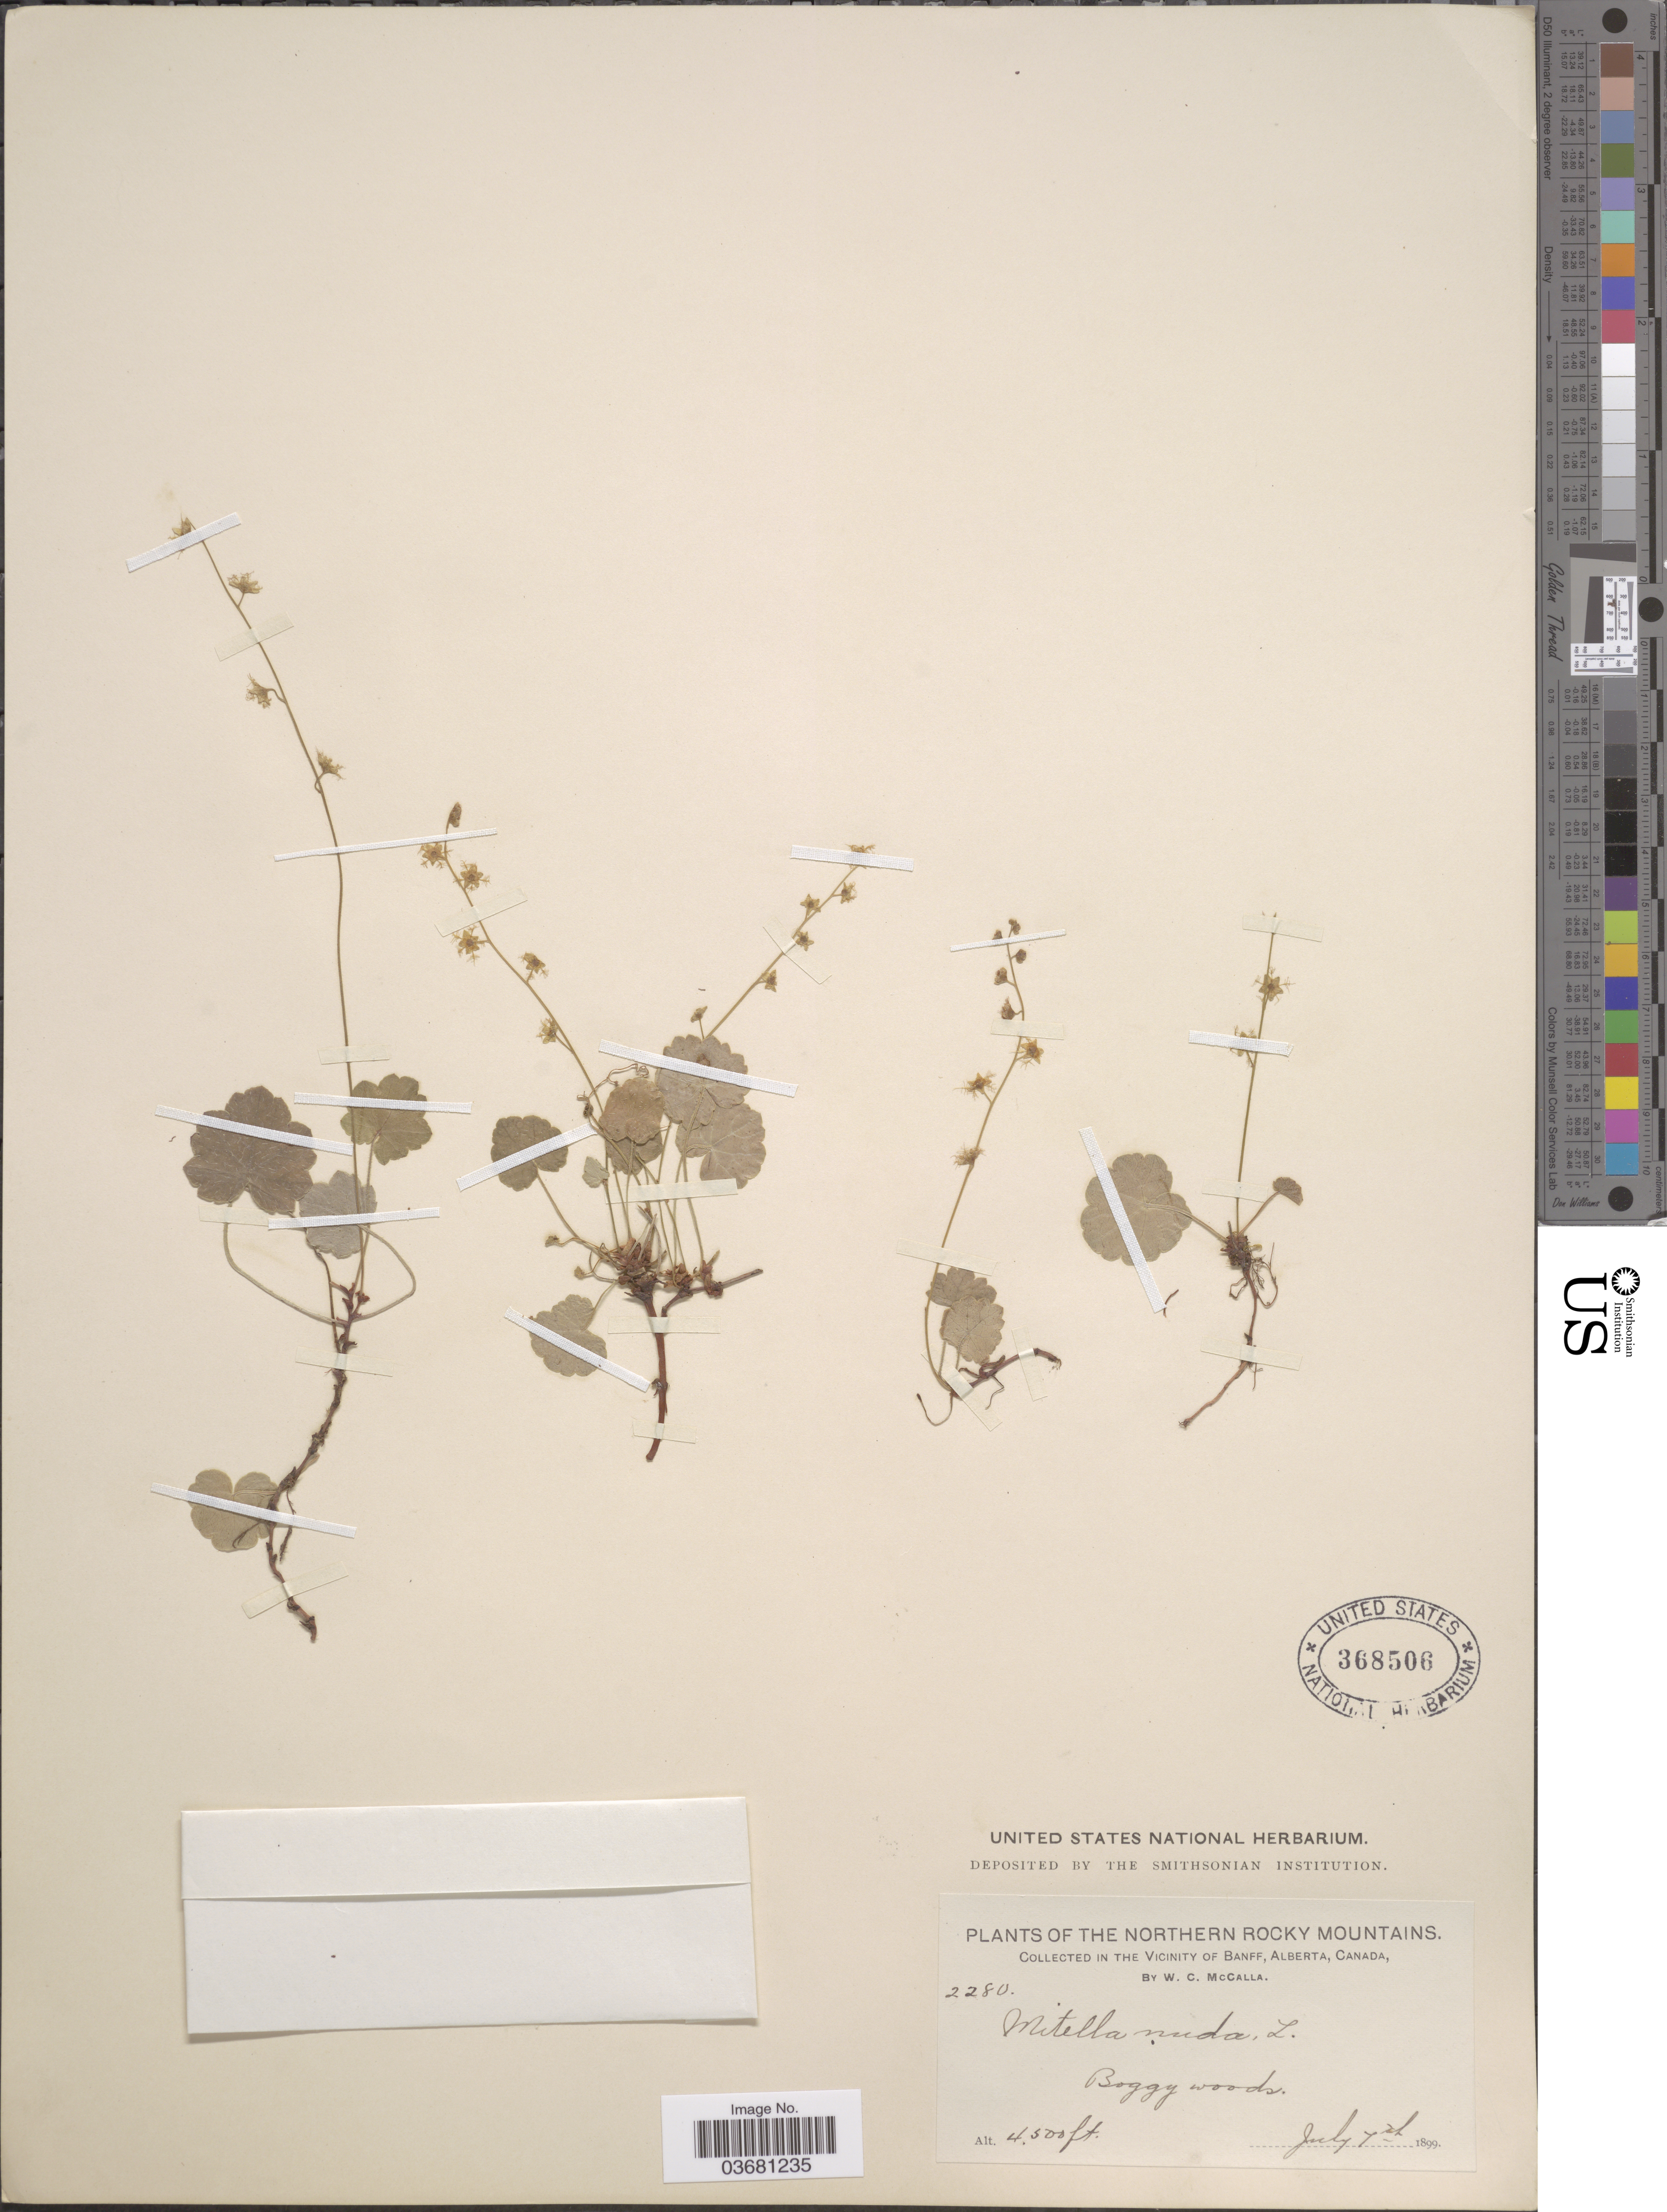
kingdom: Plantae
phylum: Tracheophyta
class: Magnoliopsida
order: Saxifragales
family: Saxifragaceae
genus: Mitella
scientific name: Mitella nuda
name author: L.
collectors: W. McCalla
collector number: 2280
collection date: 1899-07-07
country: Canada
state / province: Alberta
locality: The Northern Rocky Mountains. In the Vicinity of Banff. Boggy woods.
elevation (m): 1372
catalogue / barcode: US 368506